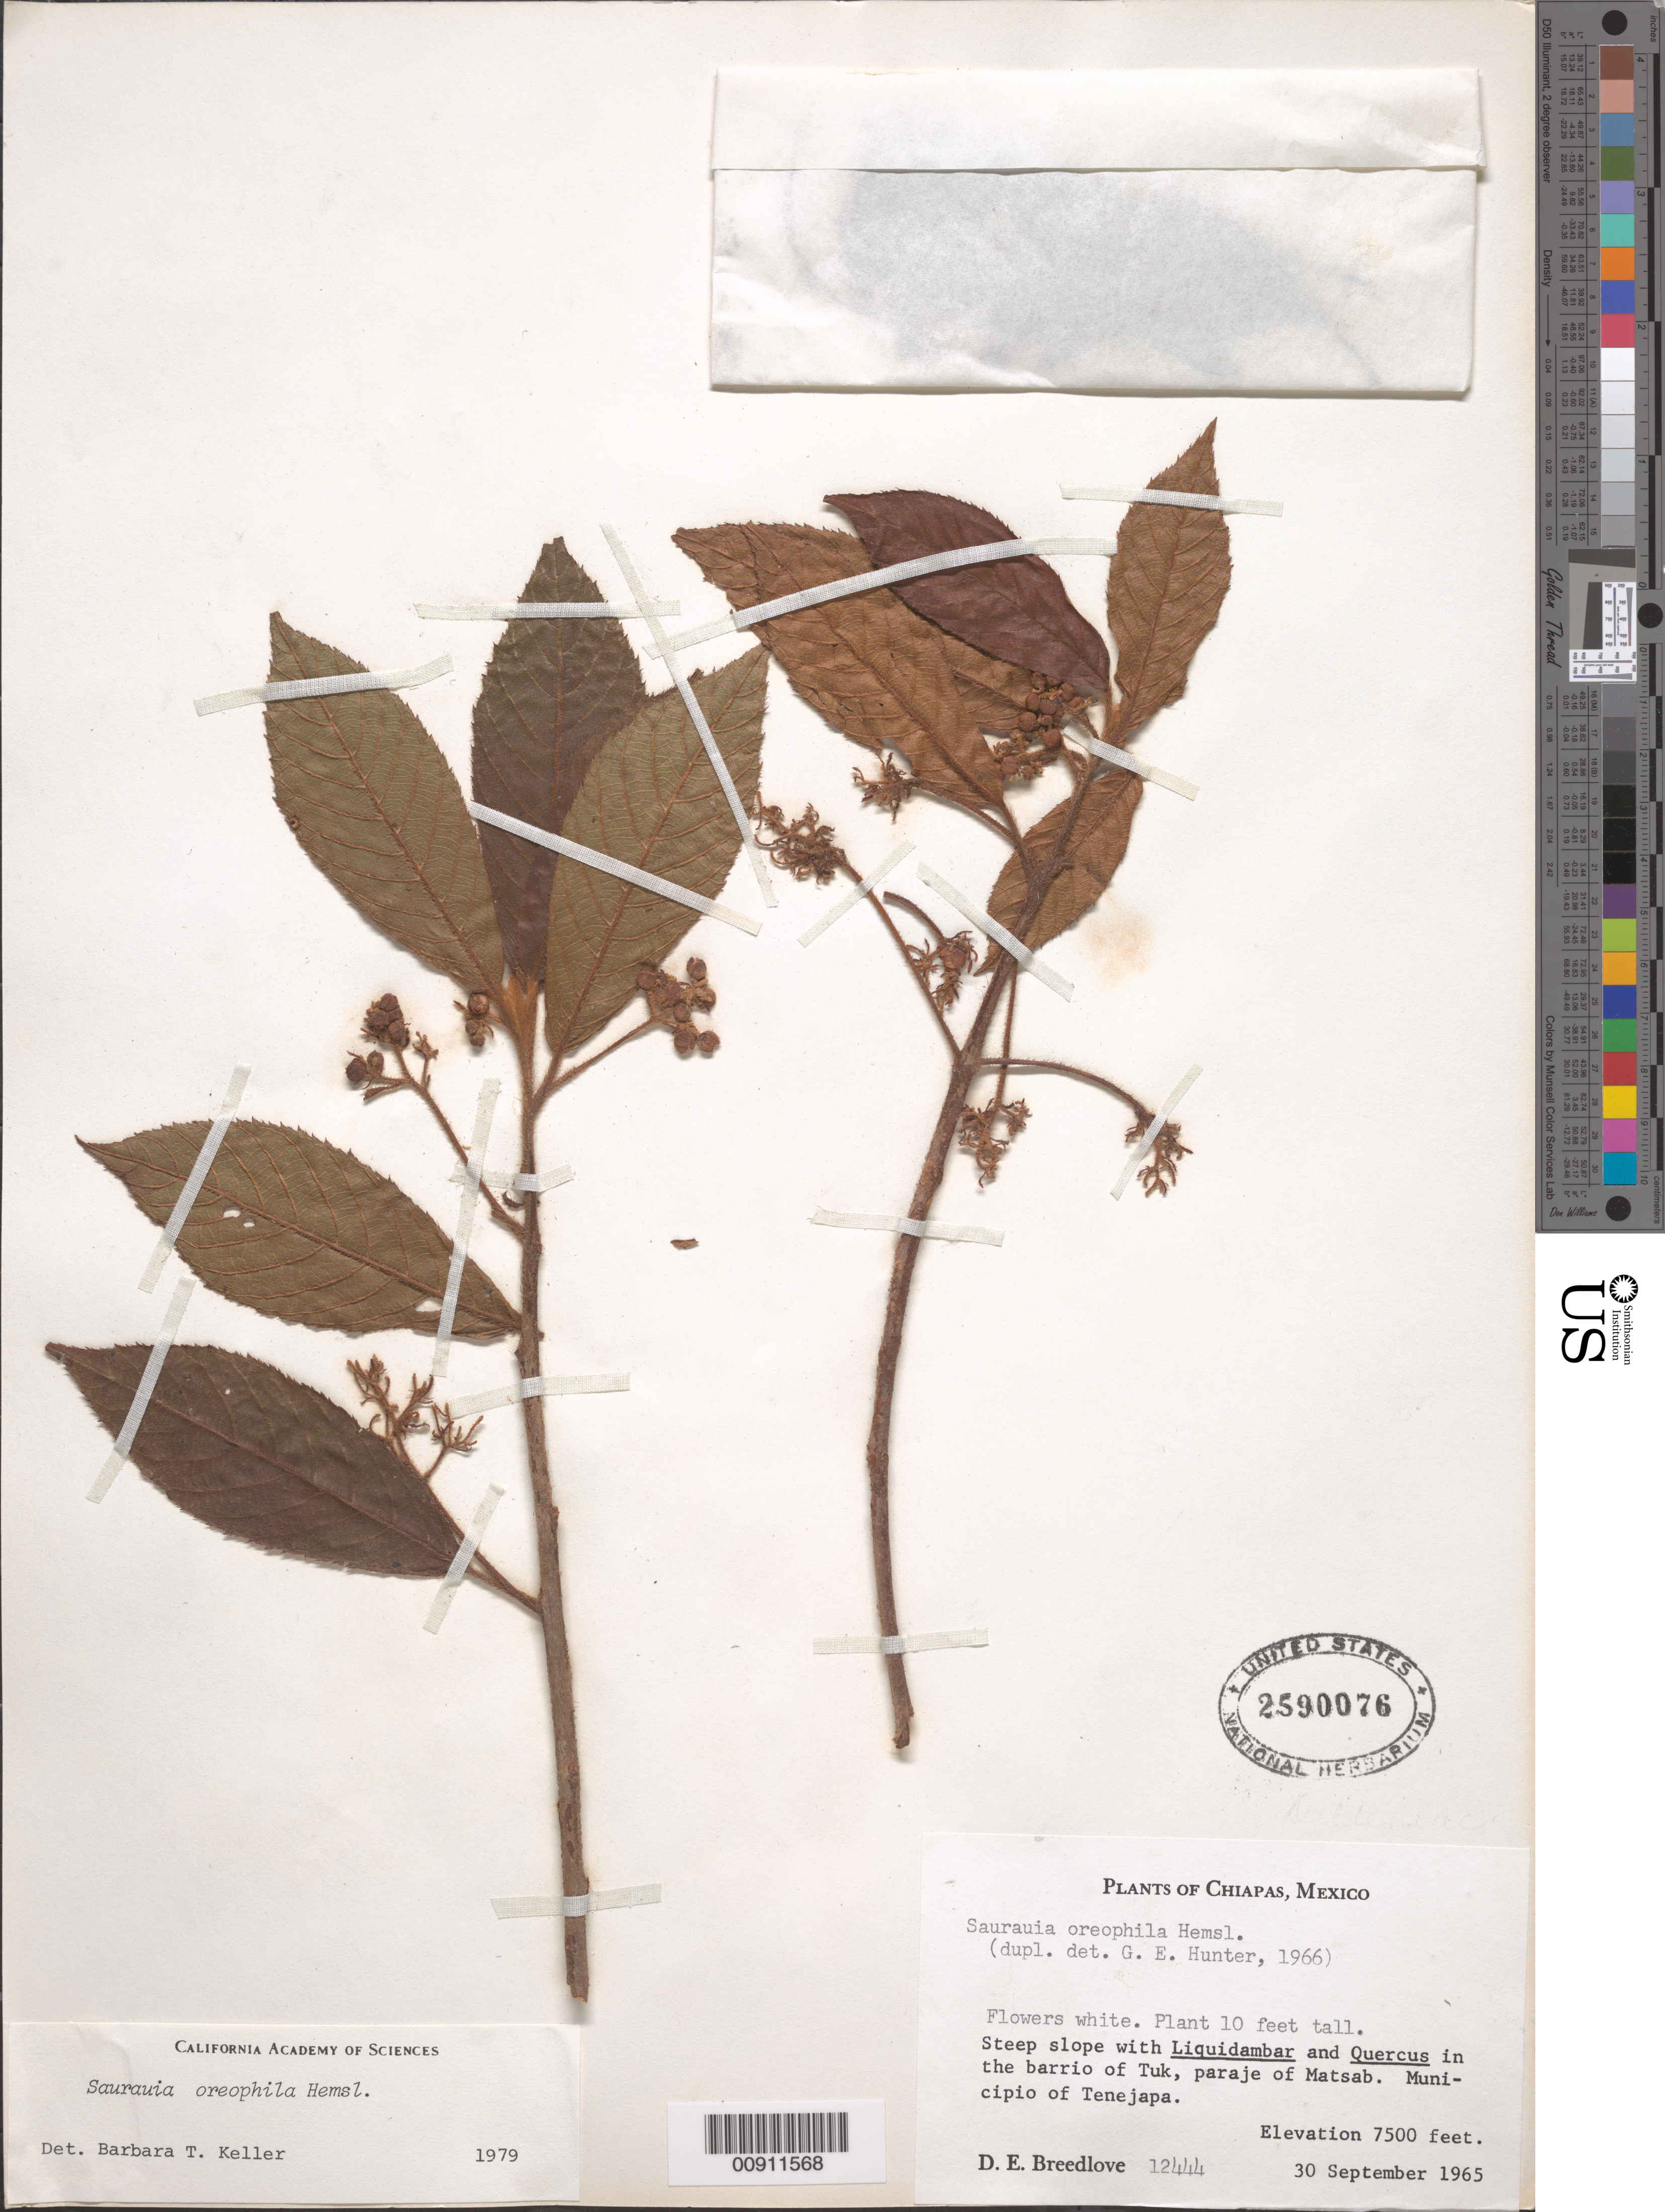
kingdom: Plantae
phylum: Tracheophyta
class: Magnoliopsida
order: Ericales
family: Actinidiaceae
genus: Saurauia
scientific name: Saurauia oreophila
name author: Hemsl.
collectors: D. E. Breedlove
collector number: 12444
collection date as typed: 30 Sep 1965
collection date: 1965-09-30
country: Mexico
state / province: Chiapas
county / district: Tenejapa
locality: In the barrio of Tuk, paraje of Matsab. Municipio of Tenejapa, Chiapas.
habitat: Steep slope with Liquidambar and Quercus.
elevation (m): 2286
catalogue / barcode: US 2590076